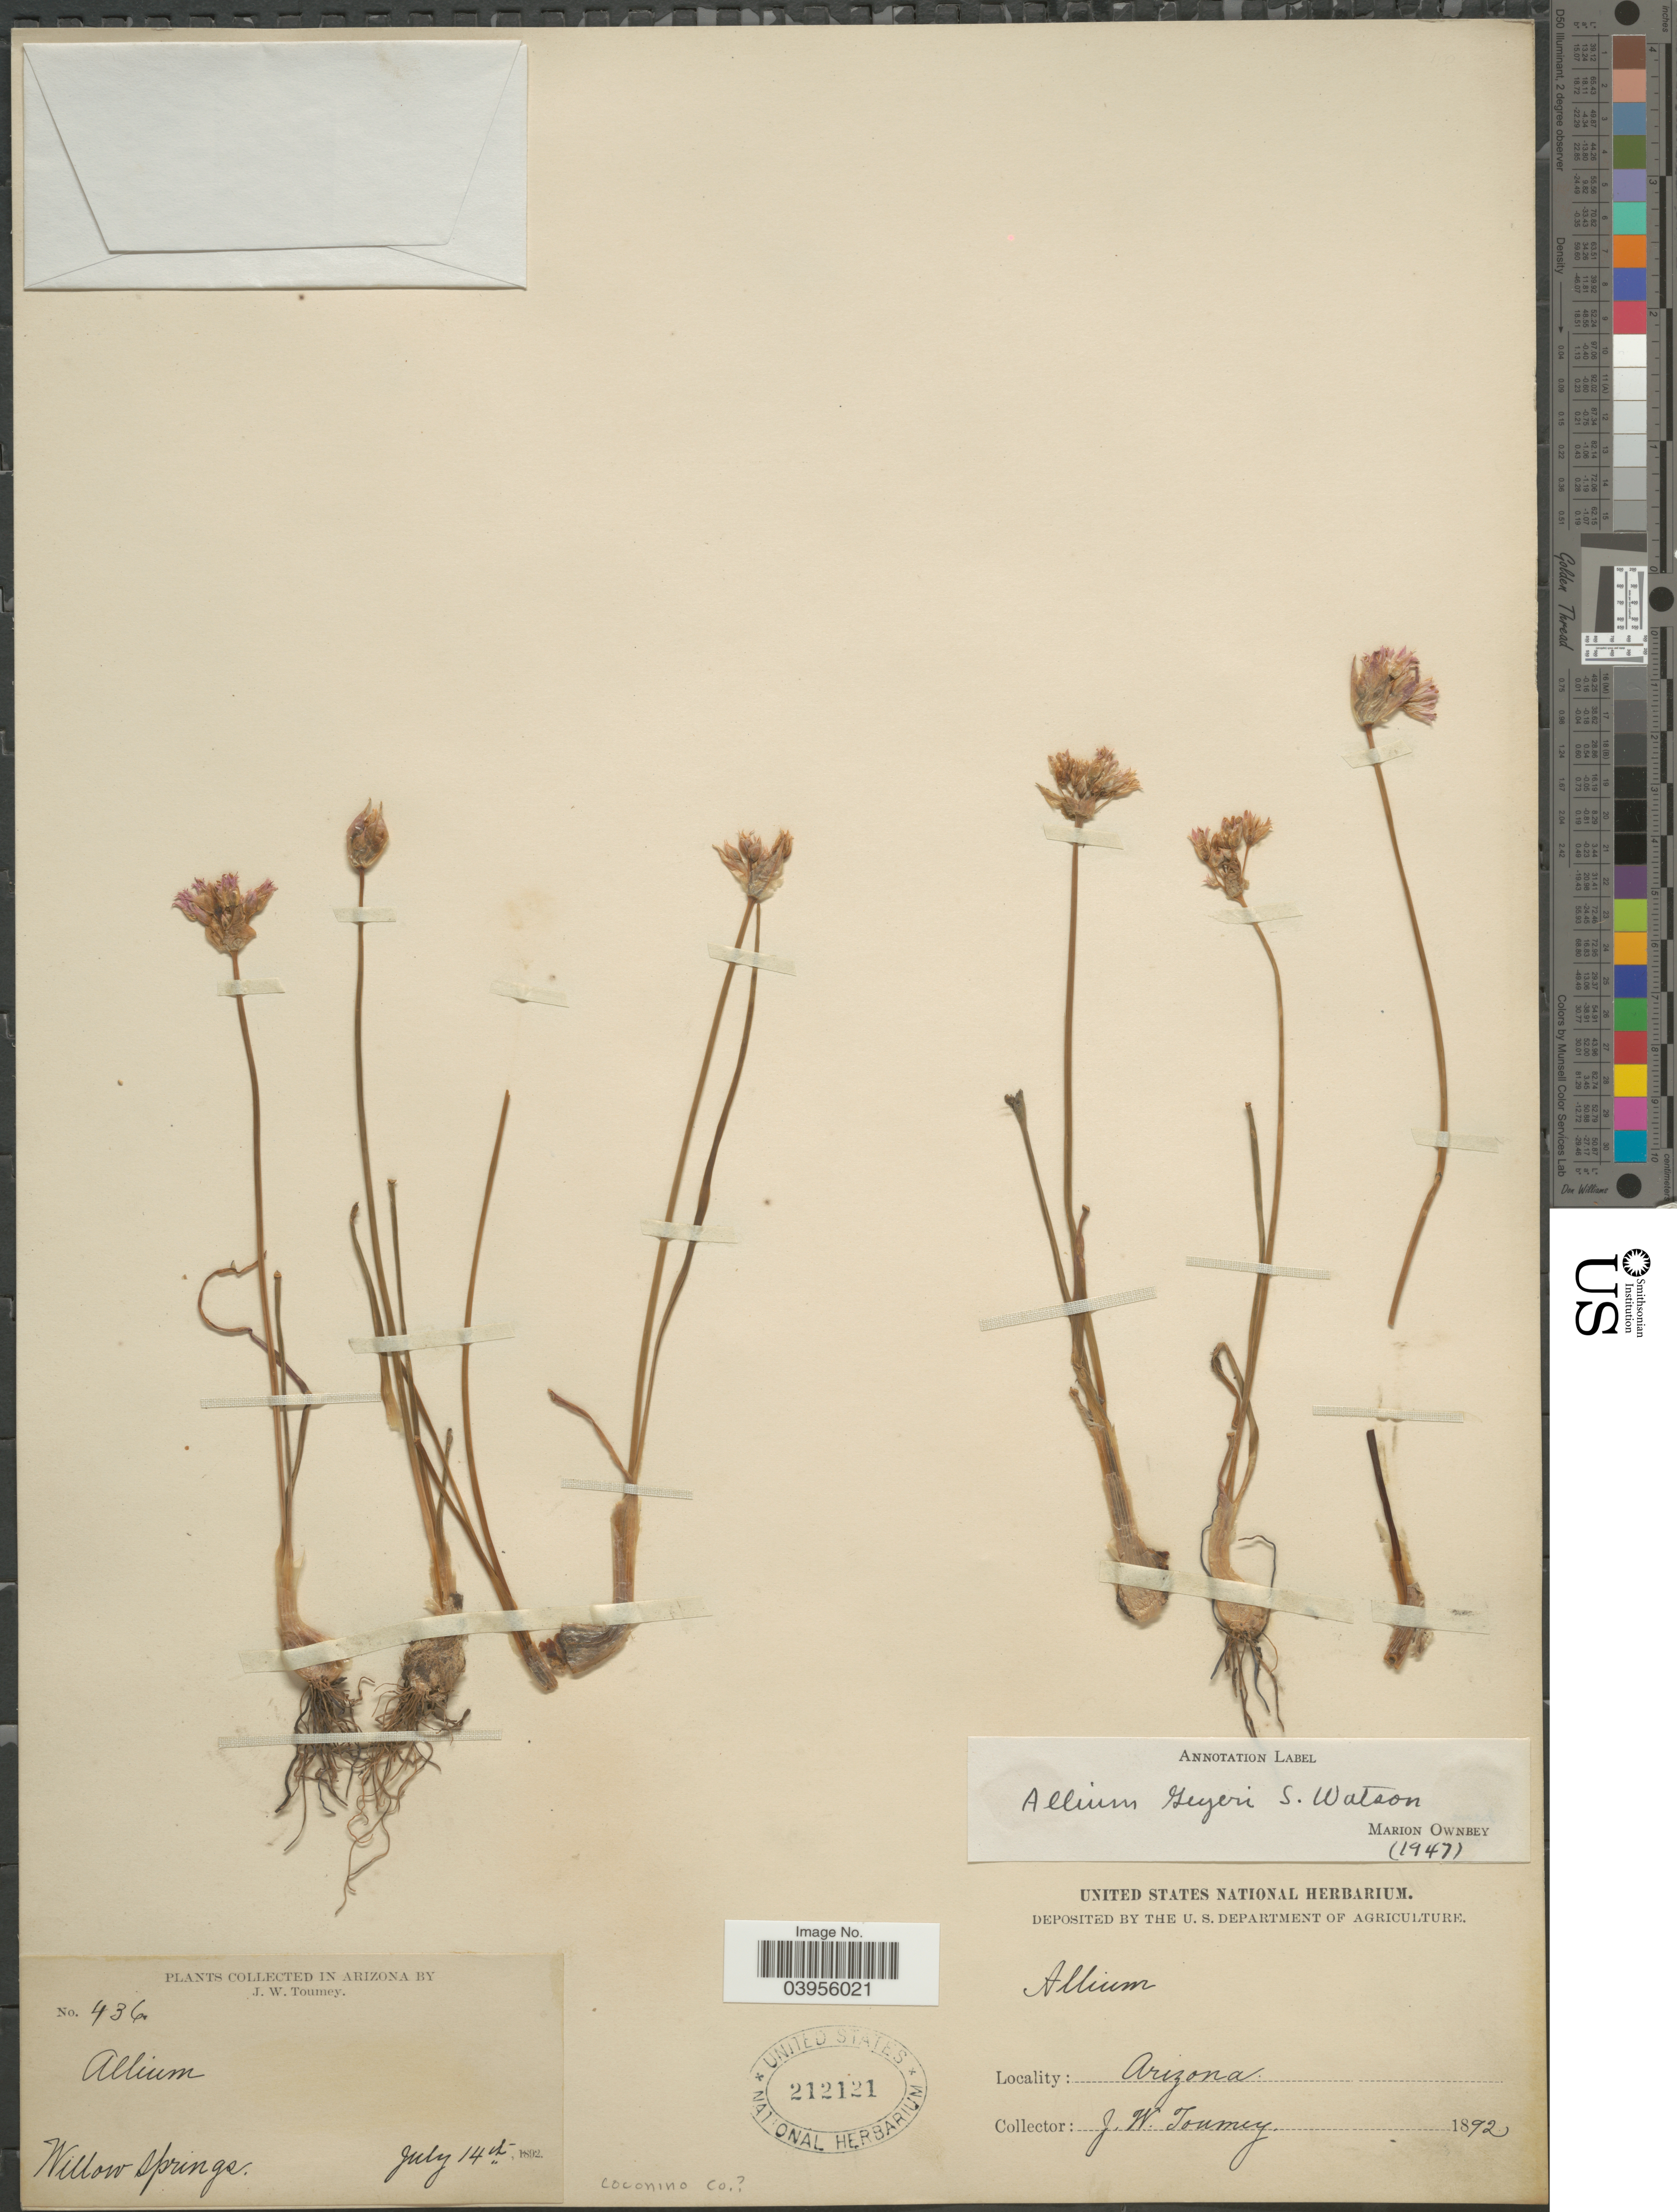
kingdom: Plantae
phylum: Tracheophyta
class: Liliopsida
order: Asparagales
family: Amaryllidaceae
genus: Allium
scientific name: Allium geyeri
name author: S. Watson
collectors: J. W. Toumey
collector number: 436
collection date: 1892-07-14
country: United States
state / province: Arizona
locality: Willow Springs. Coconino Co.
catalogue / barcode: US 212121